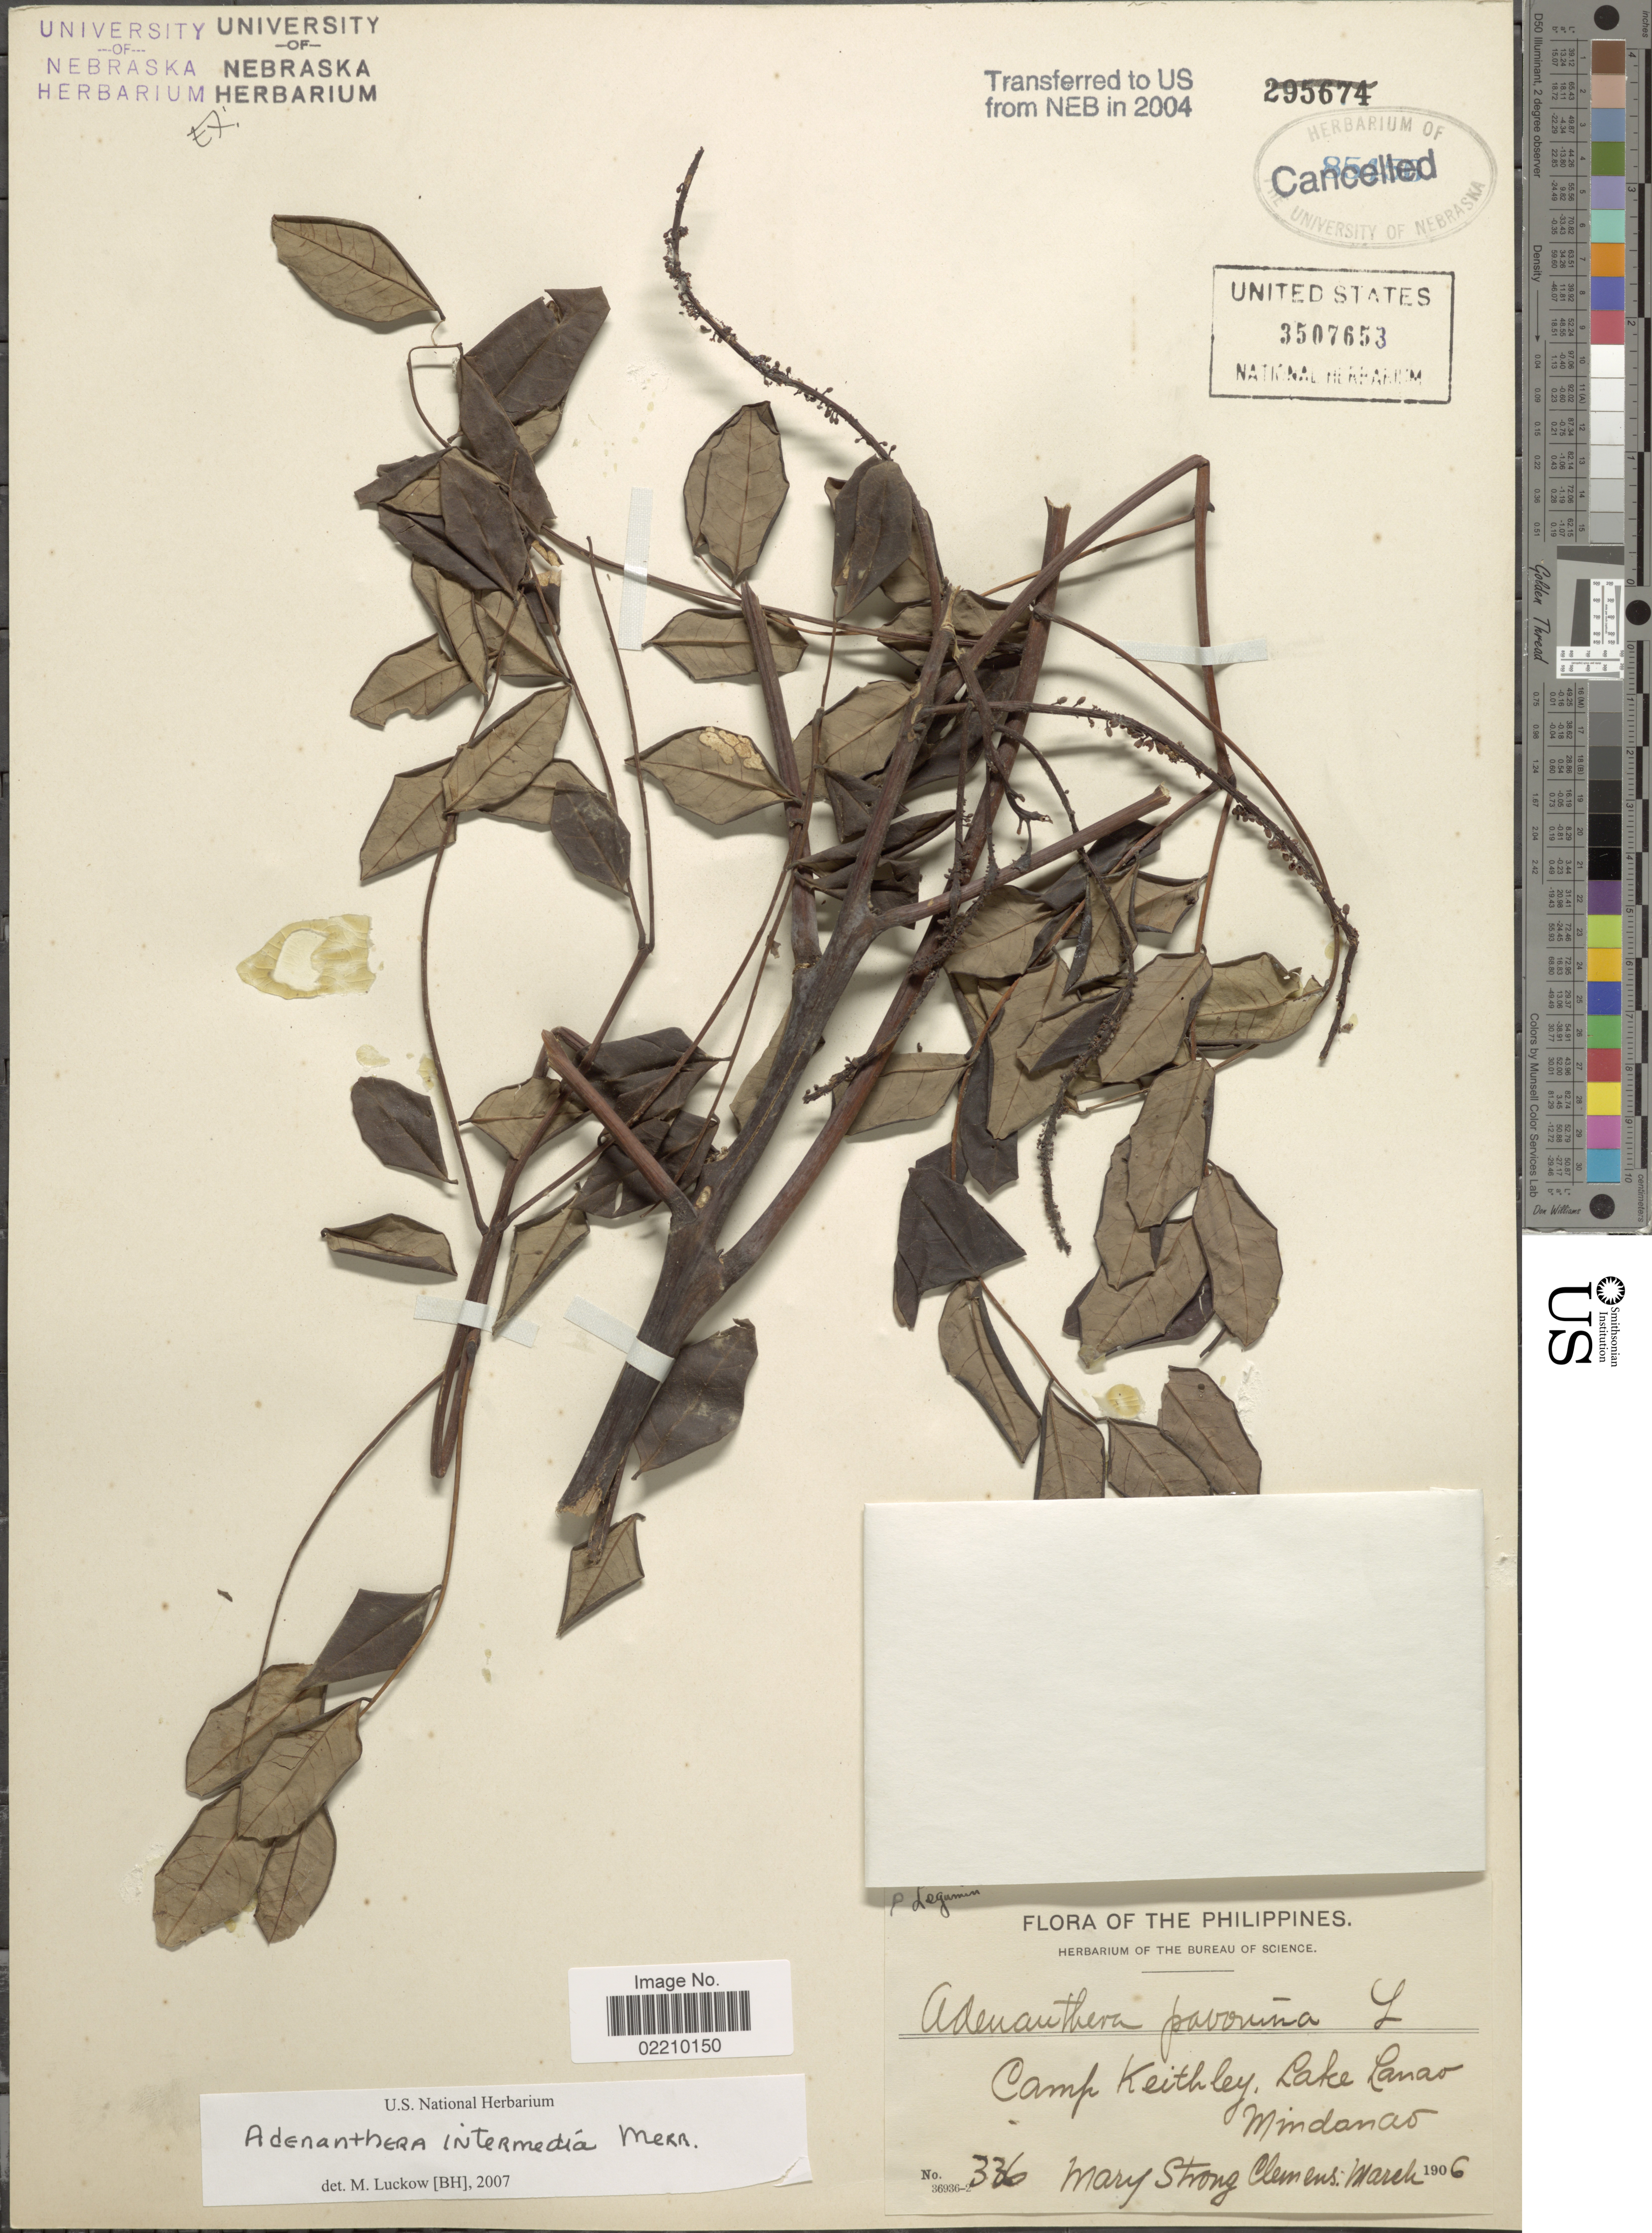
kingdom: Plantae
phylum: Tracheophyta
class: Magnoliopsida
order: Fabales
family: Fabaceae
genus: Adenanthera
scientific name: Adenanthera intermedia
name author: Merr.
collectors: M. S. Clemens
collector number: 336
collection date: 1906-03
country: Philippines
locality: Camp Keithley, Lake Lanao, Mindanao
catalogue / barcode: US 3507653